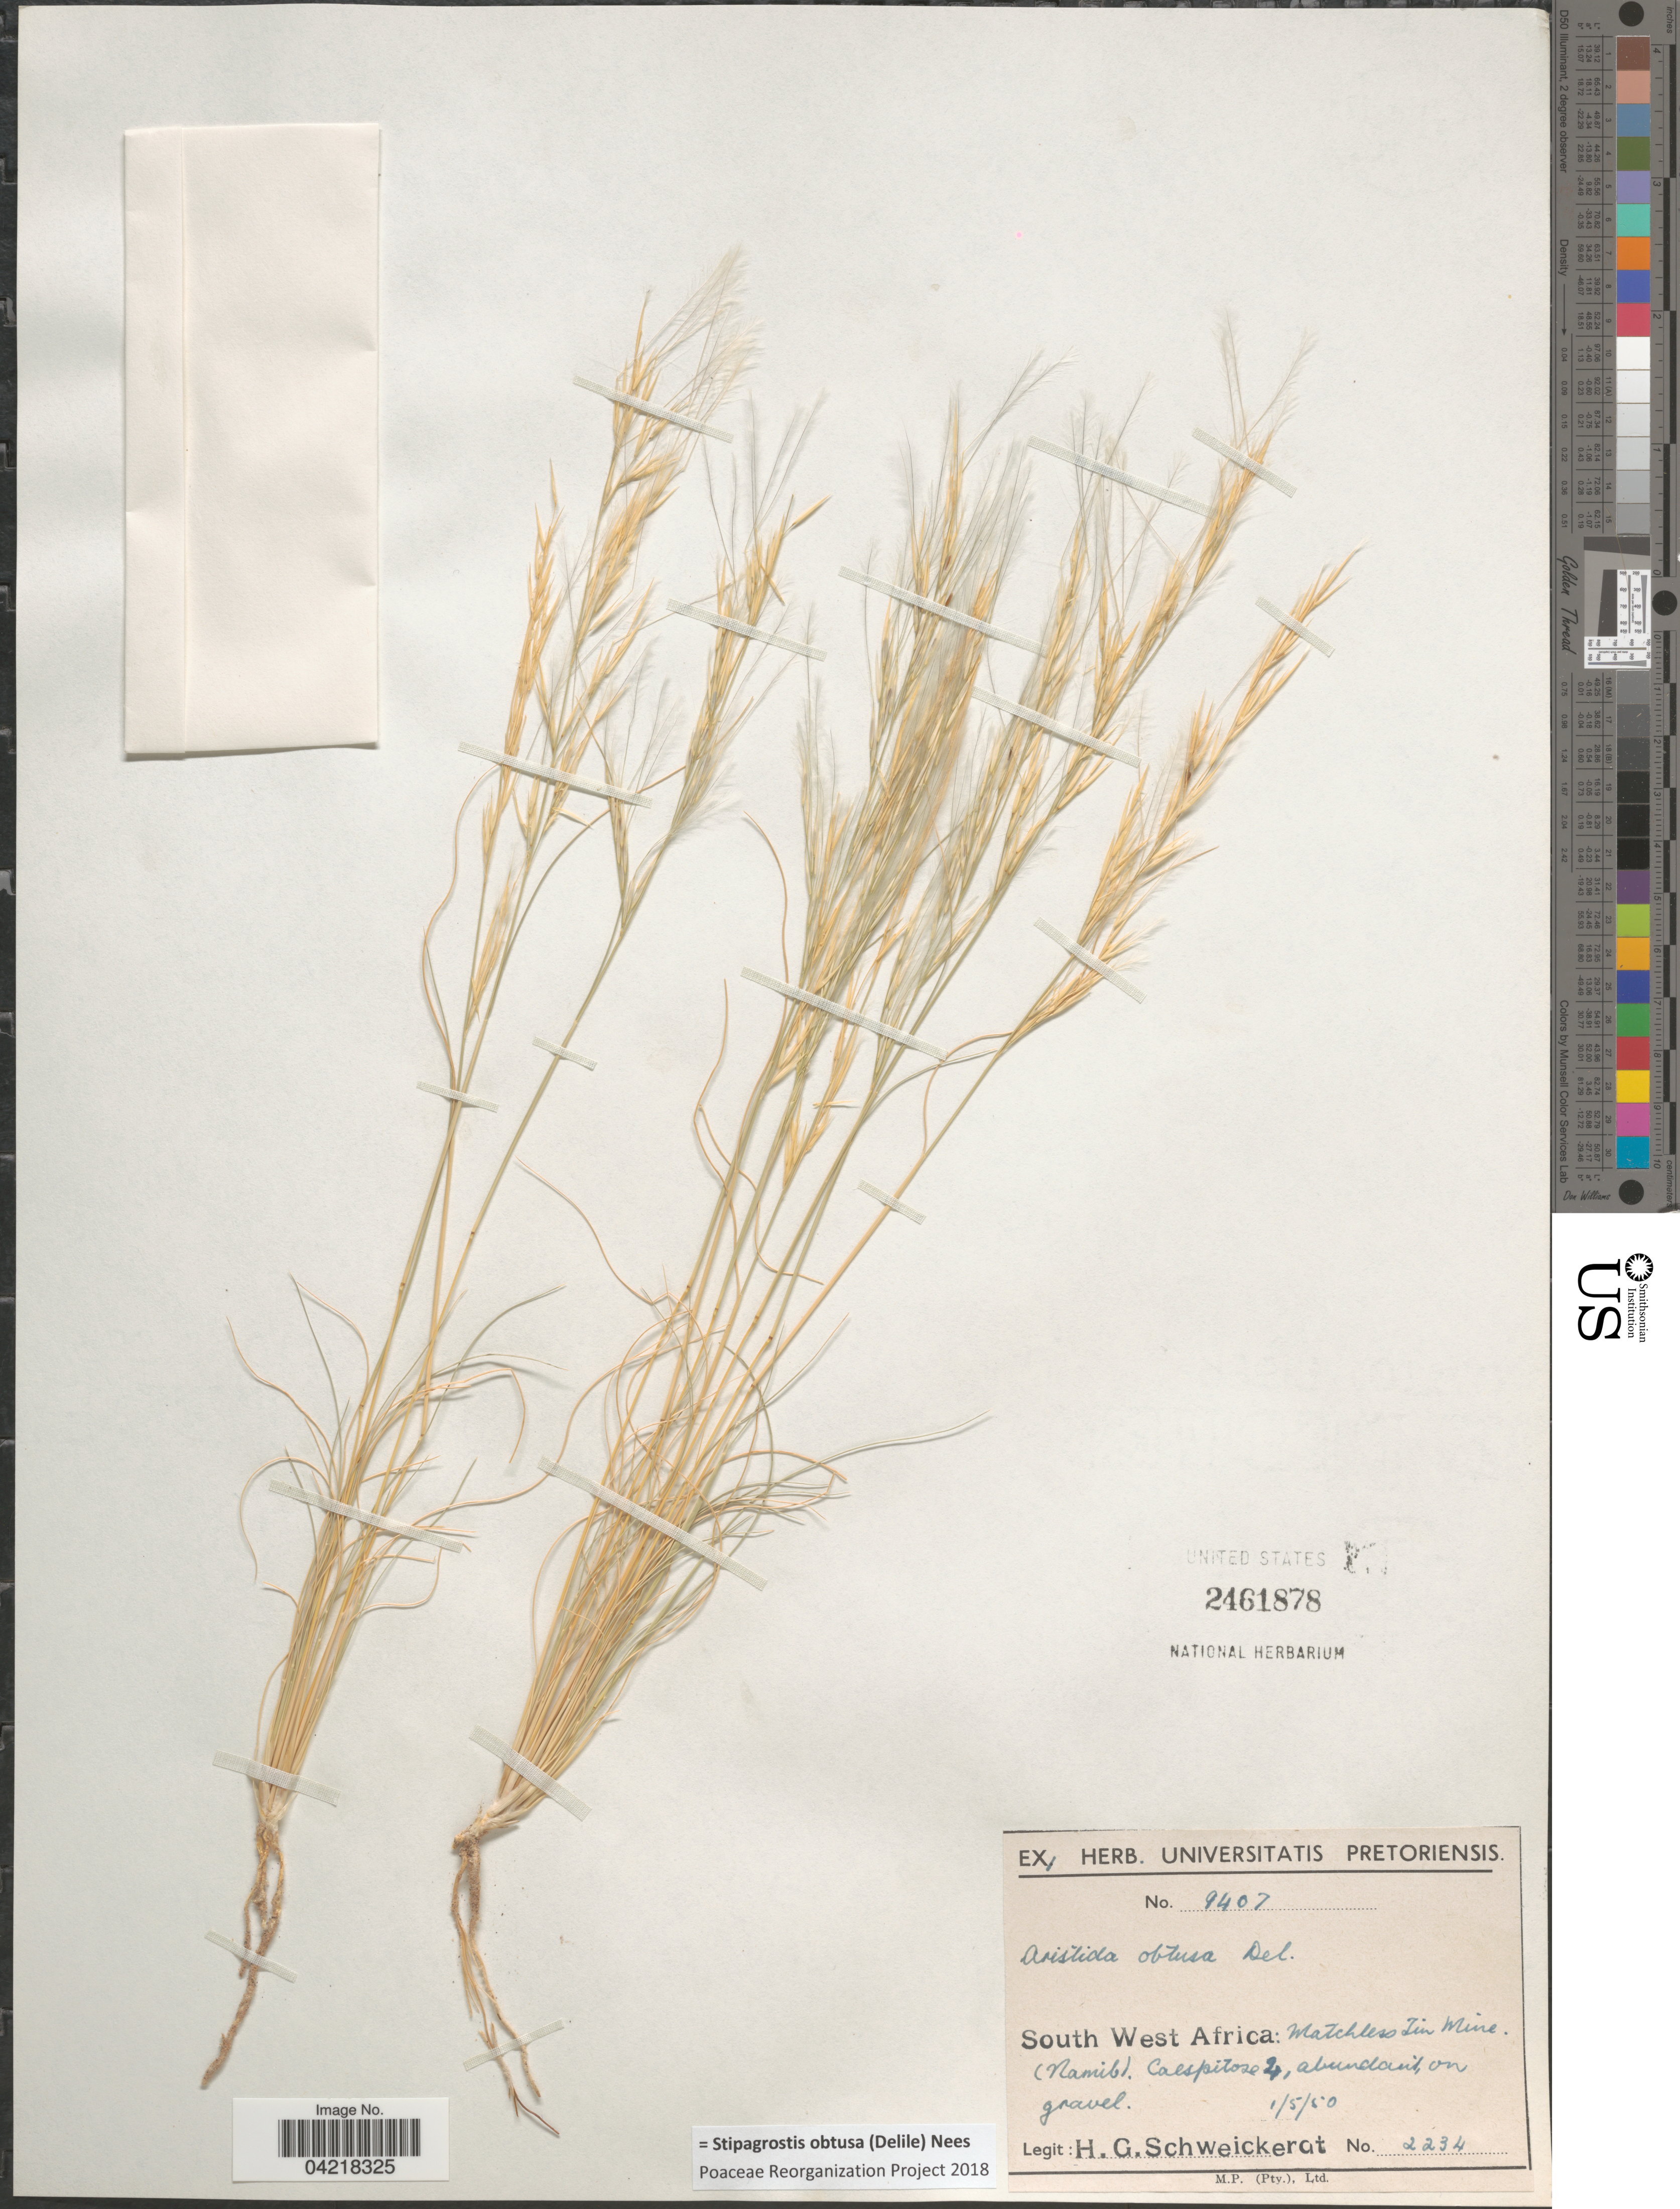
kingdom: Plantae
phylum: Tracheophyta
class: Liliopsida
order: Poales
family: Poaceae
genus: Stipagrostis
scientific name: Stipagrostis obtusa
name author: (Delile) Nees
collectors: H. Schweickerdt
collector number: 2234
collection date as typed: Transcribed d/m/y: 1/5/50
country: Namibia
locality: South West Africa: Matchless Tin Mine. (Namib.).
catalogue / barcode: US 2461878